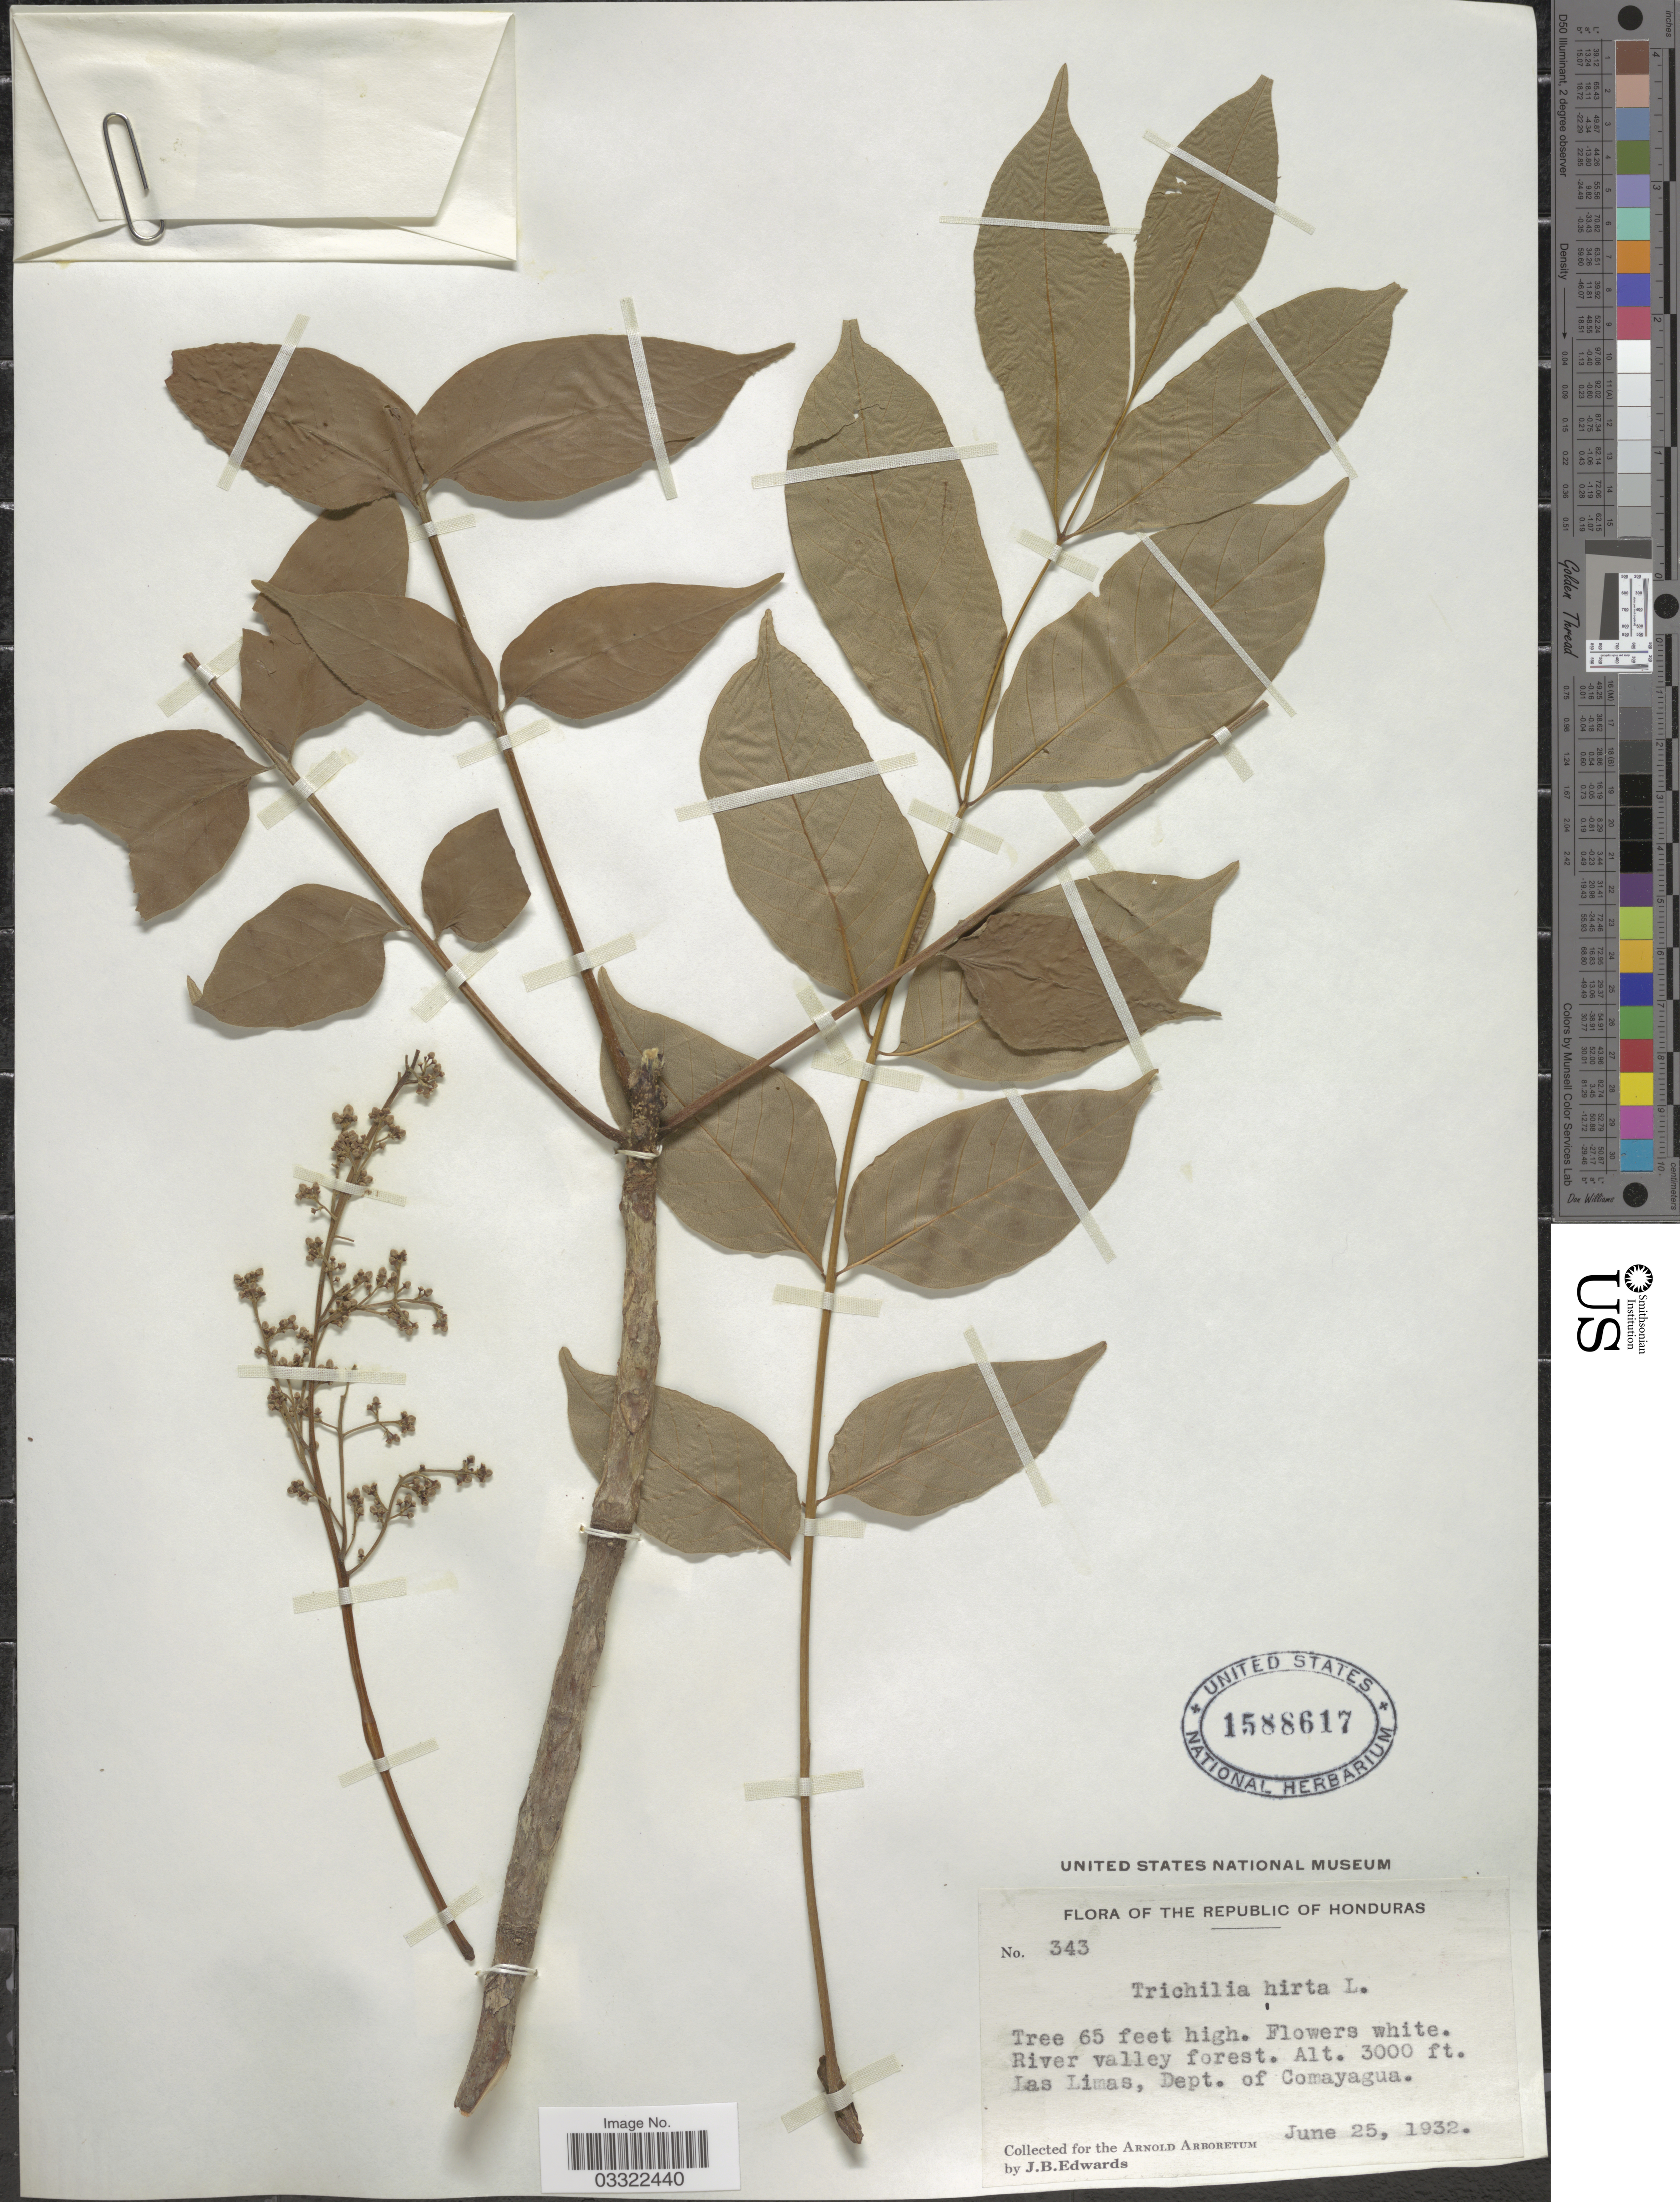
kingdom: Plantae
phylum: Tracheophyta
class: Magnoliopsida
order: Sapindales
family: Meliaceae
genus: Trichilia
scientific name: Trichilia hirta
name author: L.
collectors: J. B. Edwards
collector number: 343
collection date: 1932-06-25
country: Honduras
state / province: Comayagua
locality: River valley forest. Las Limas, Dept. of Comayagua.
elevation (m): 914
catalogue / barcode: US 1588617